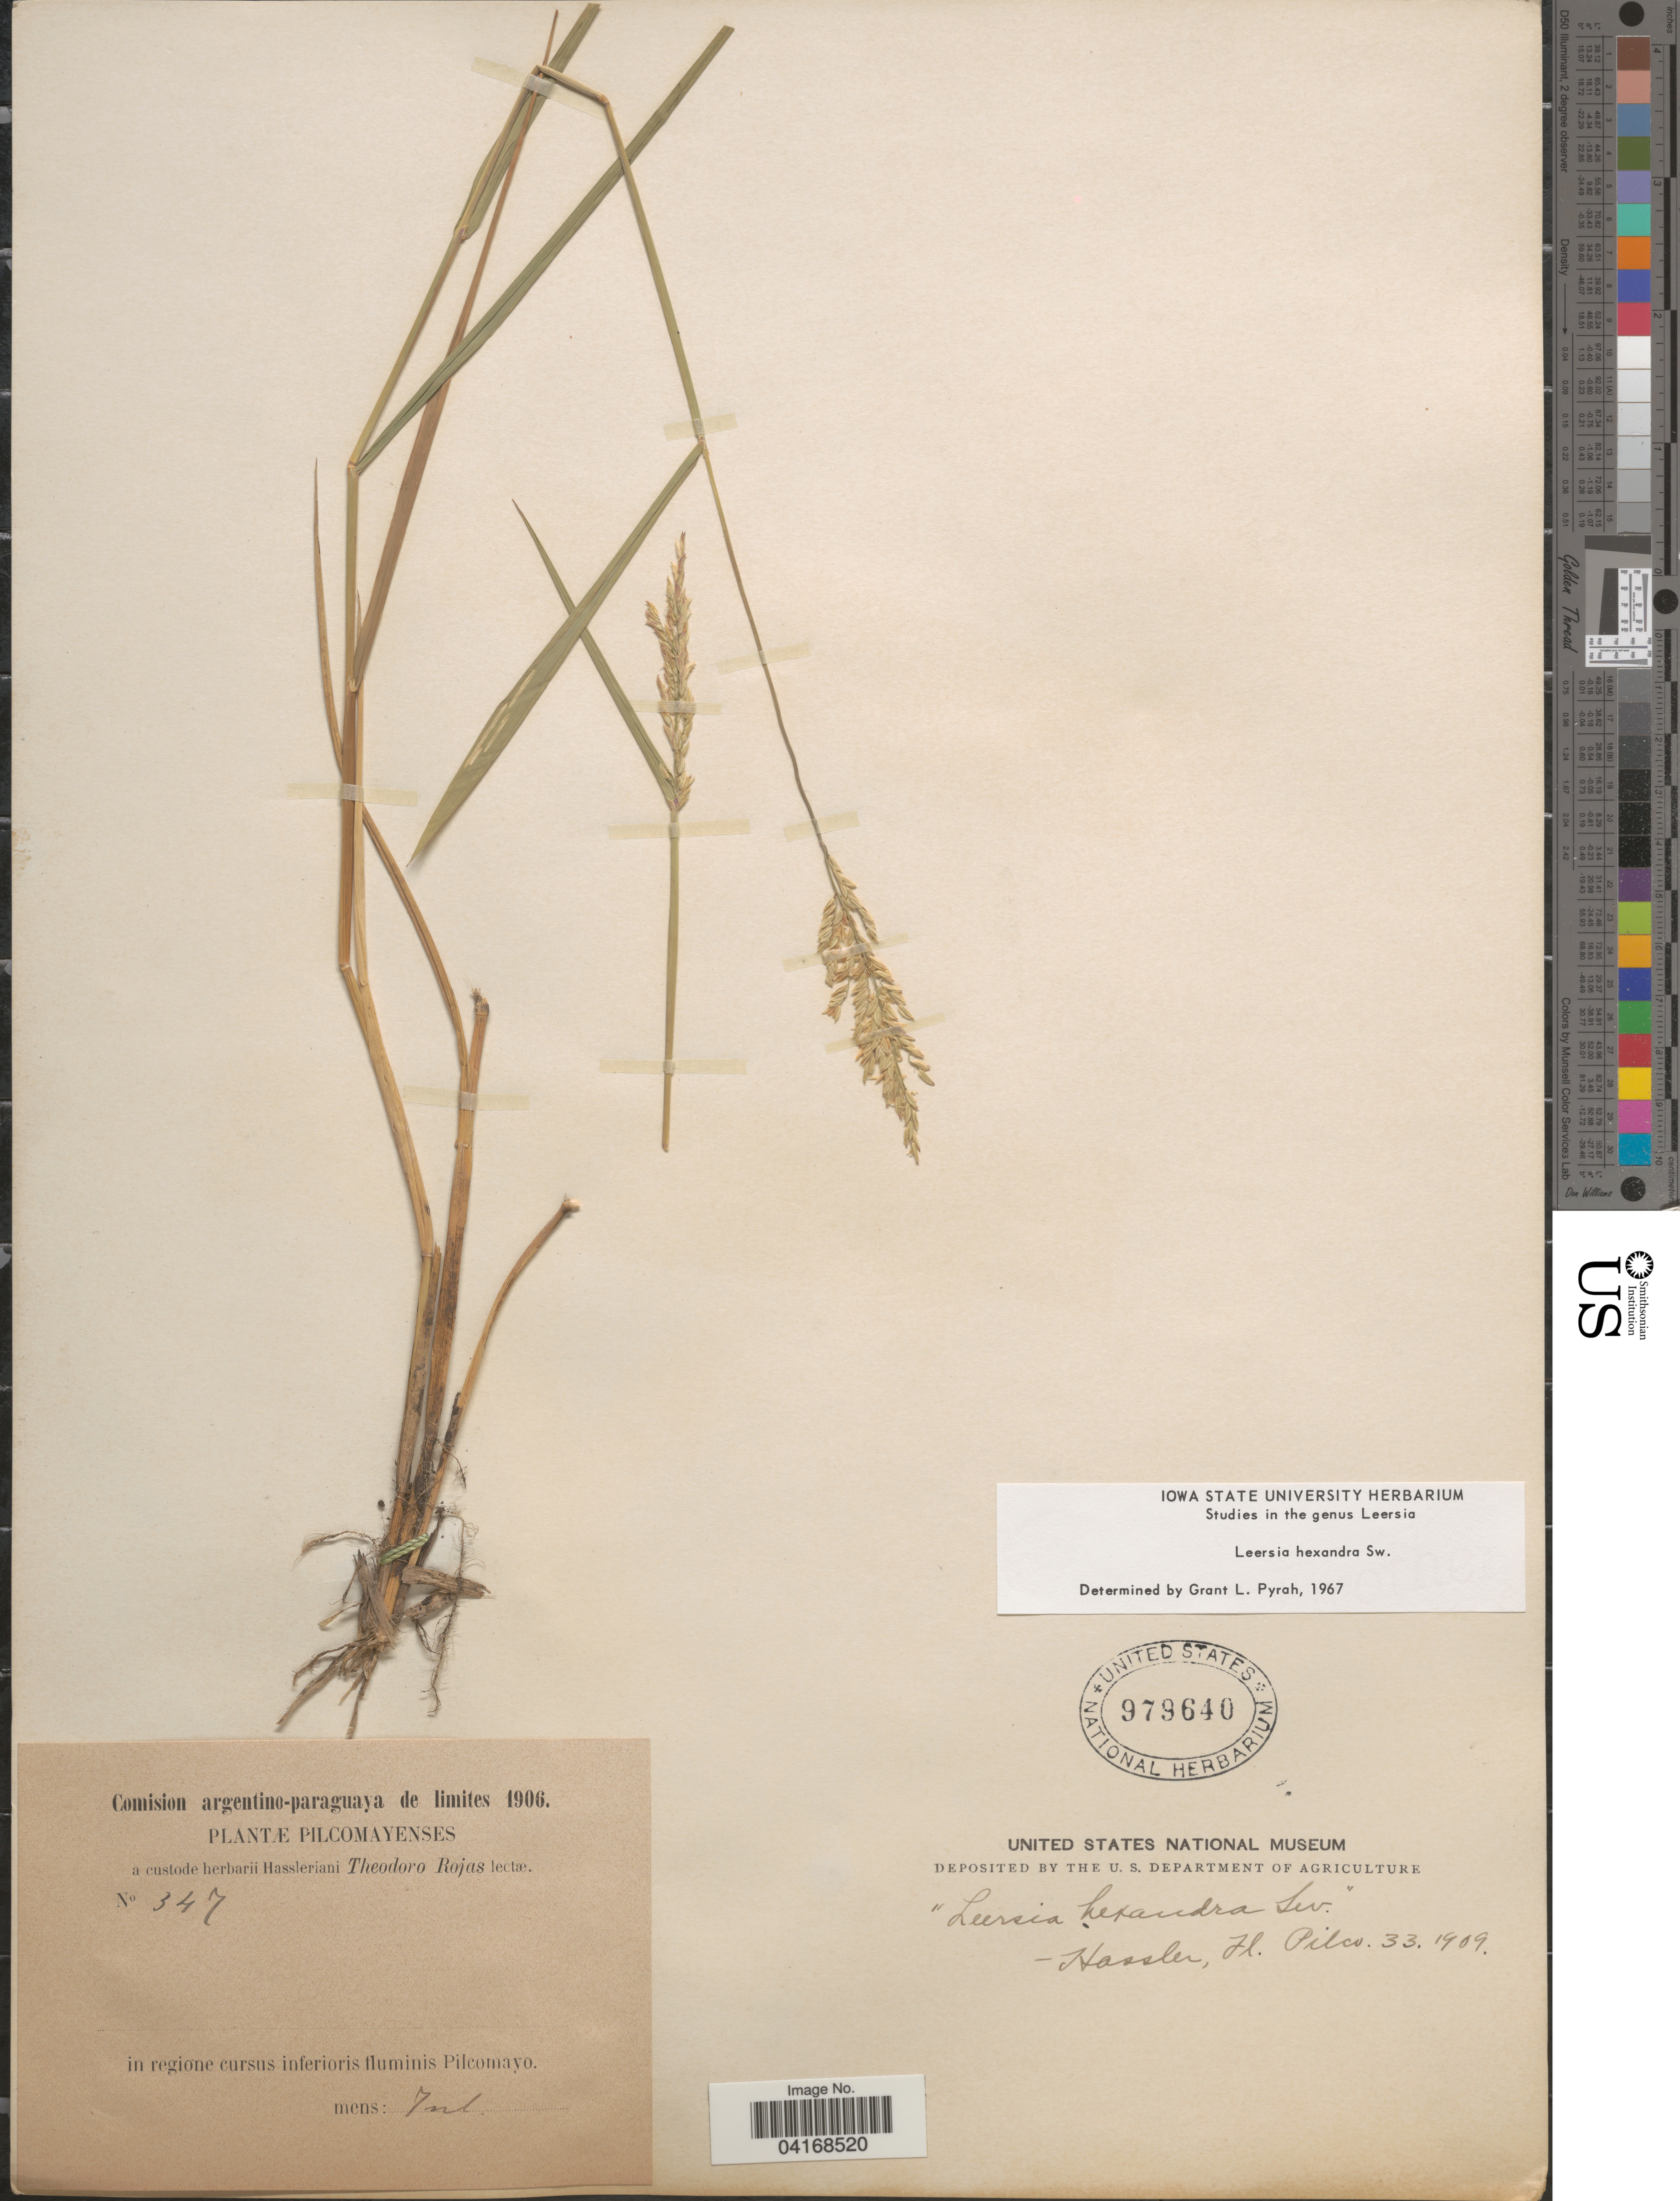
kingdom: Plantae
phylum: Tracheophyta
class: Liliopsida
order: Poales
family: Poaceae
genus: Leersia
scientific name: Leersia hexandra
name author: Sw.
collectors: Ex herb. Hassleriani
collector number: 347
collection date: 1906-07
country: Argentina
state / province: Formosa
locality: In regione cursus inferioris fluminis Pilcomayo.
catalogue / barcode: US 979640